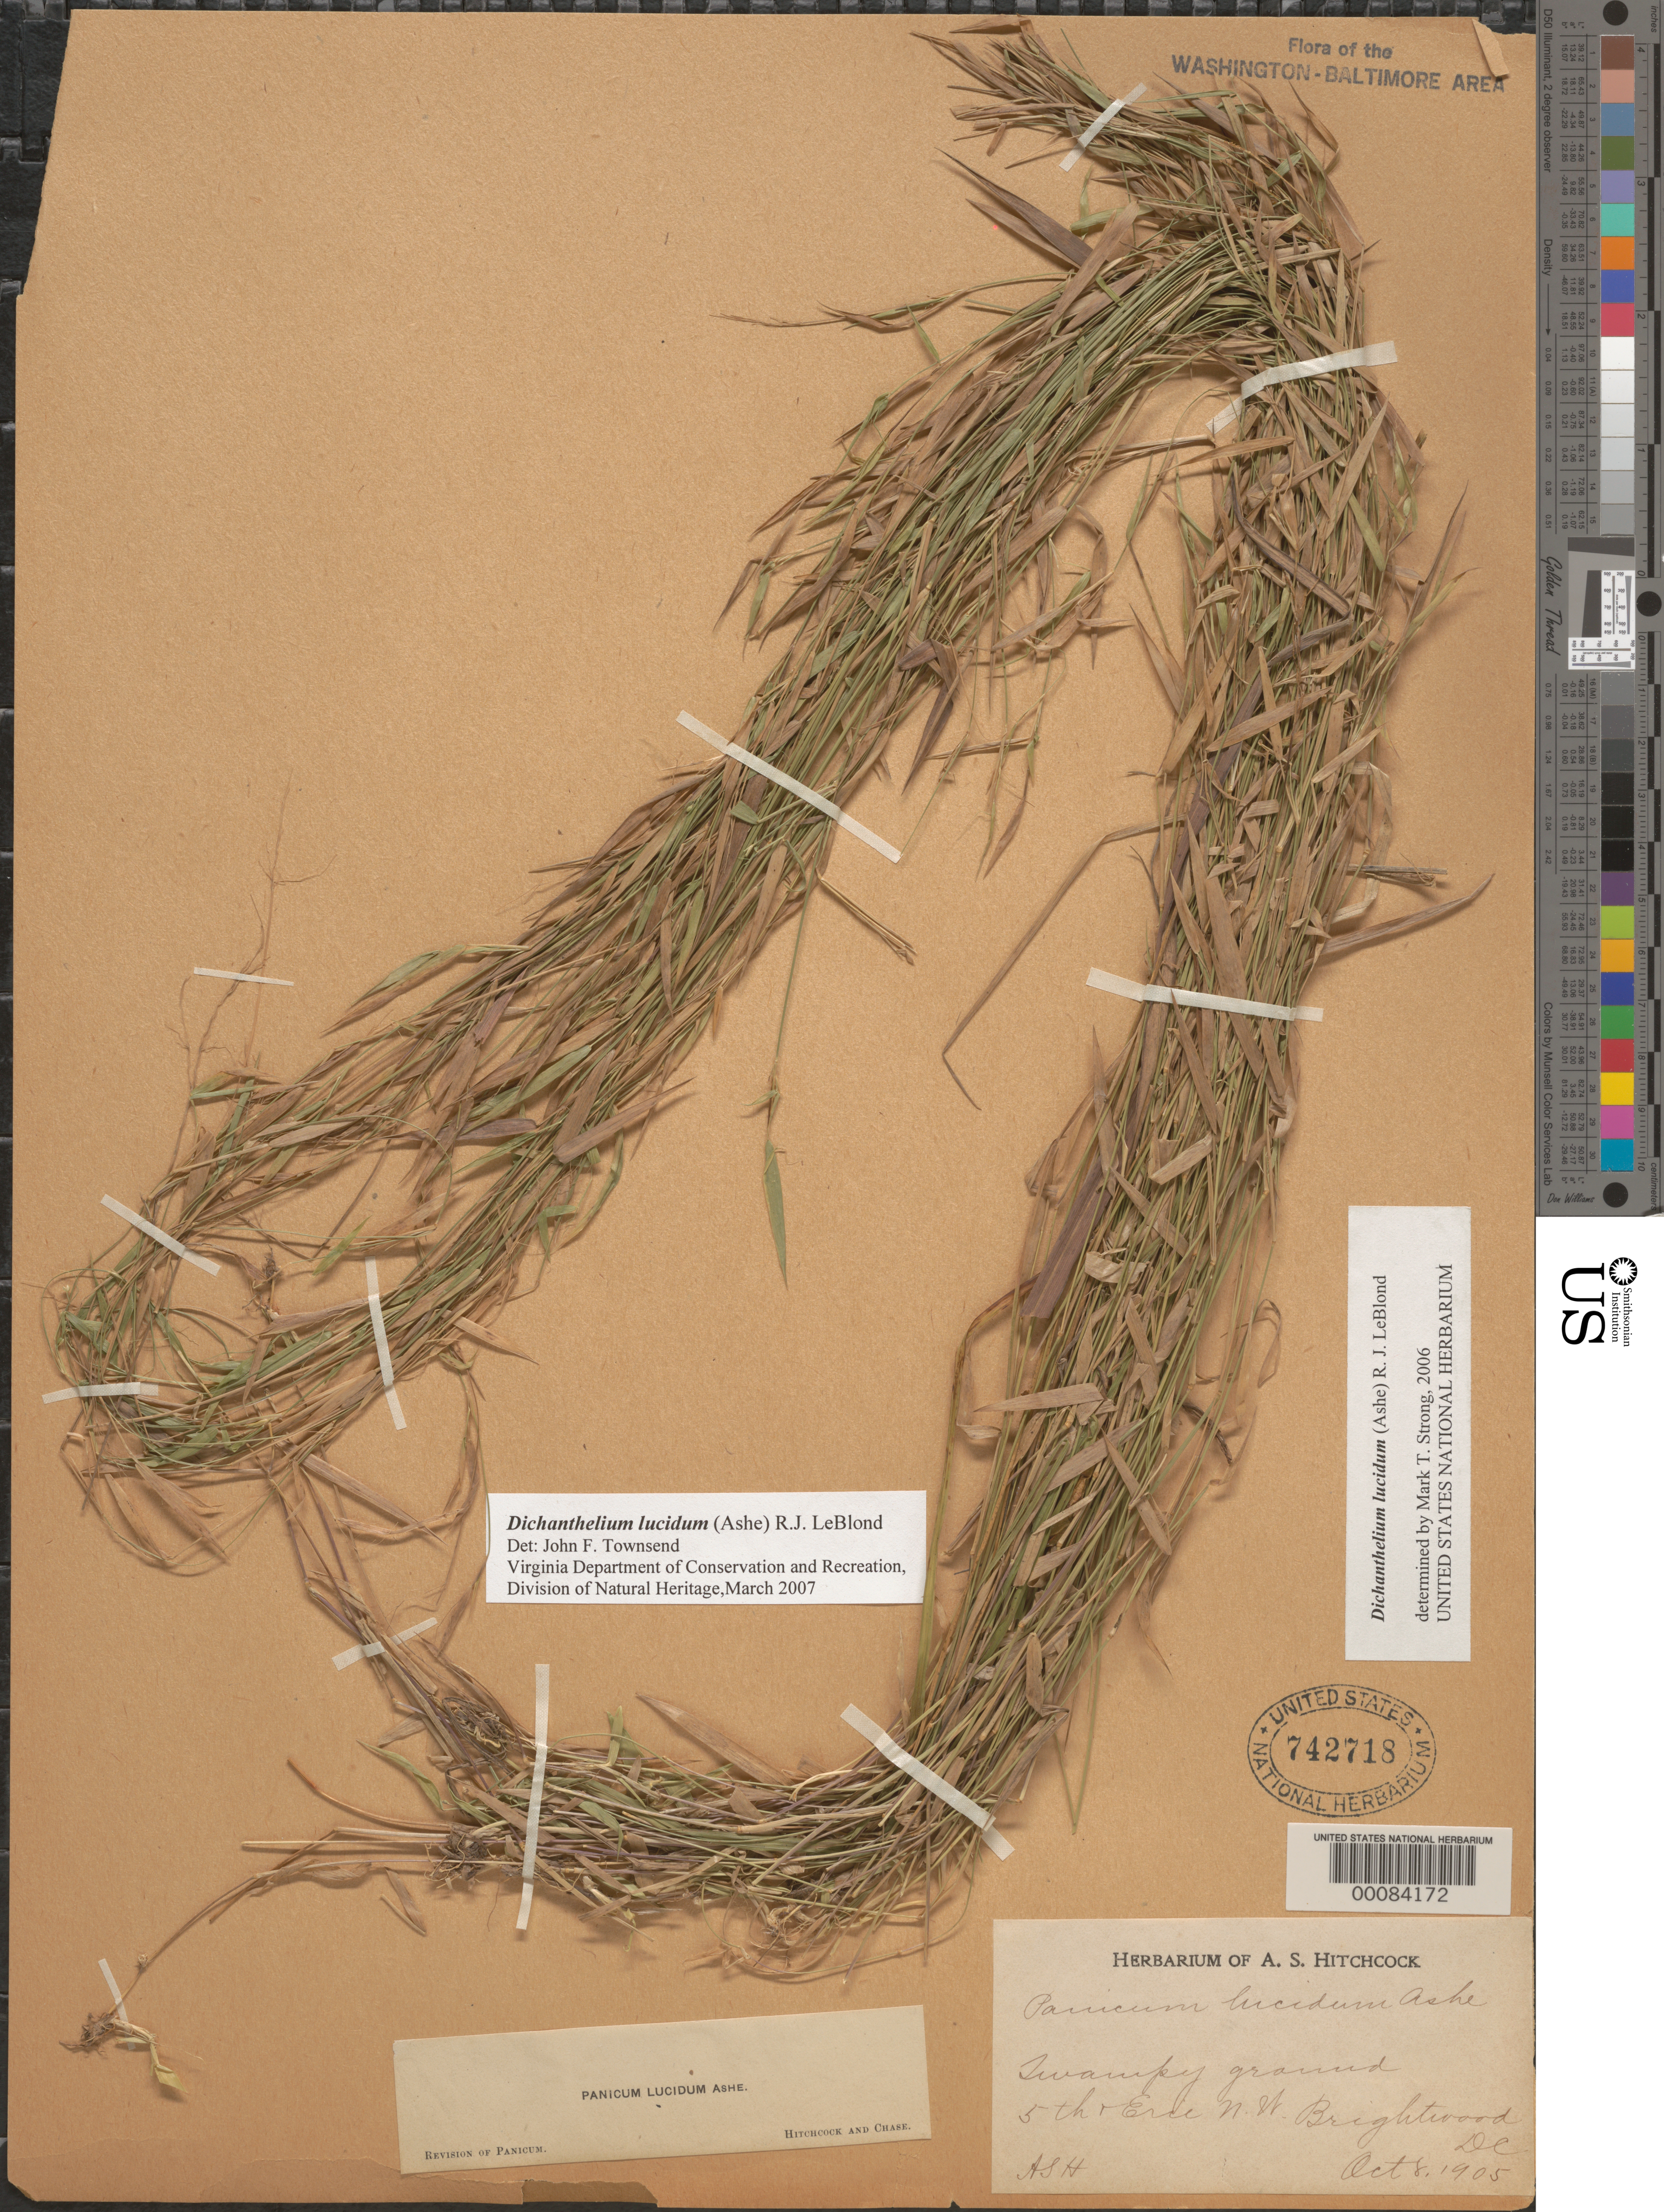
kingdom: Plantae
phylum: Tracheophyta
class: Liliopsida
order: Poales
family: Poaceae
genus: Dichanthelium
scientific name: Dichanthelium dichotomum var. dichotomum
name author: (L.) Gould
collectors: A. S. Hitchcock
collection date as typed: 08 Oct 1905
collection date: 1905-10-08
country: United States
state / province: District of Columbia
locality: Brightwood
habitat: Swampy ground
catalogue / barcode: US 742718